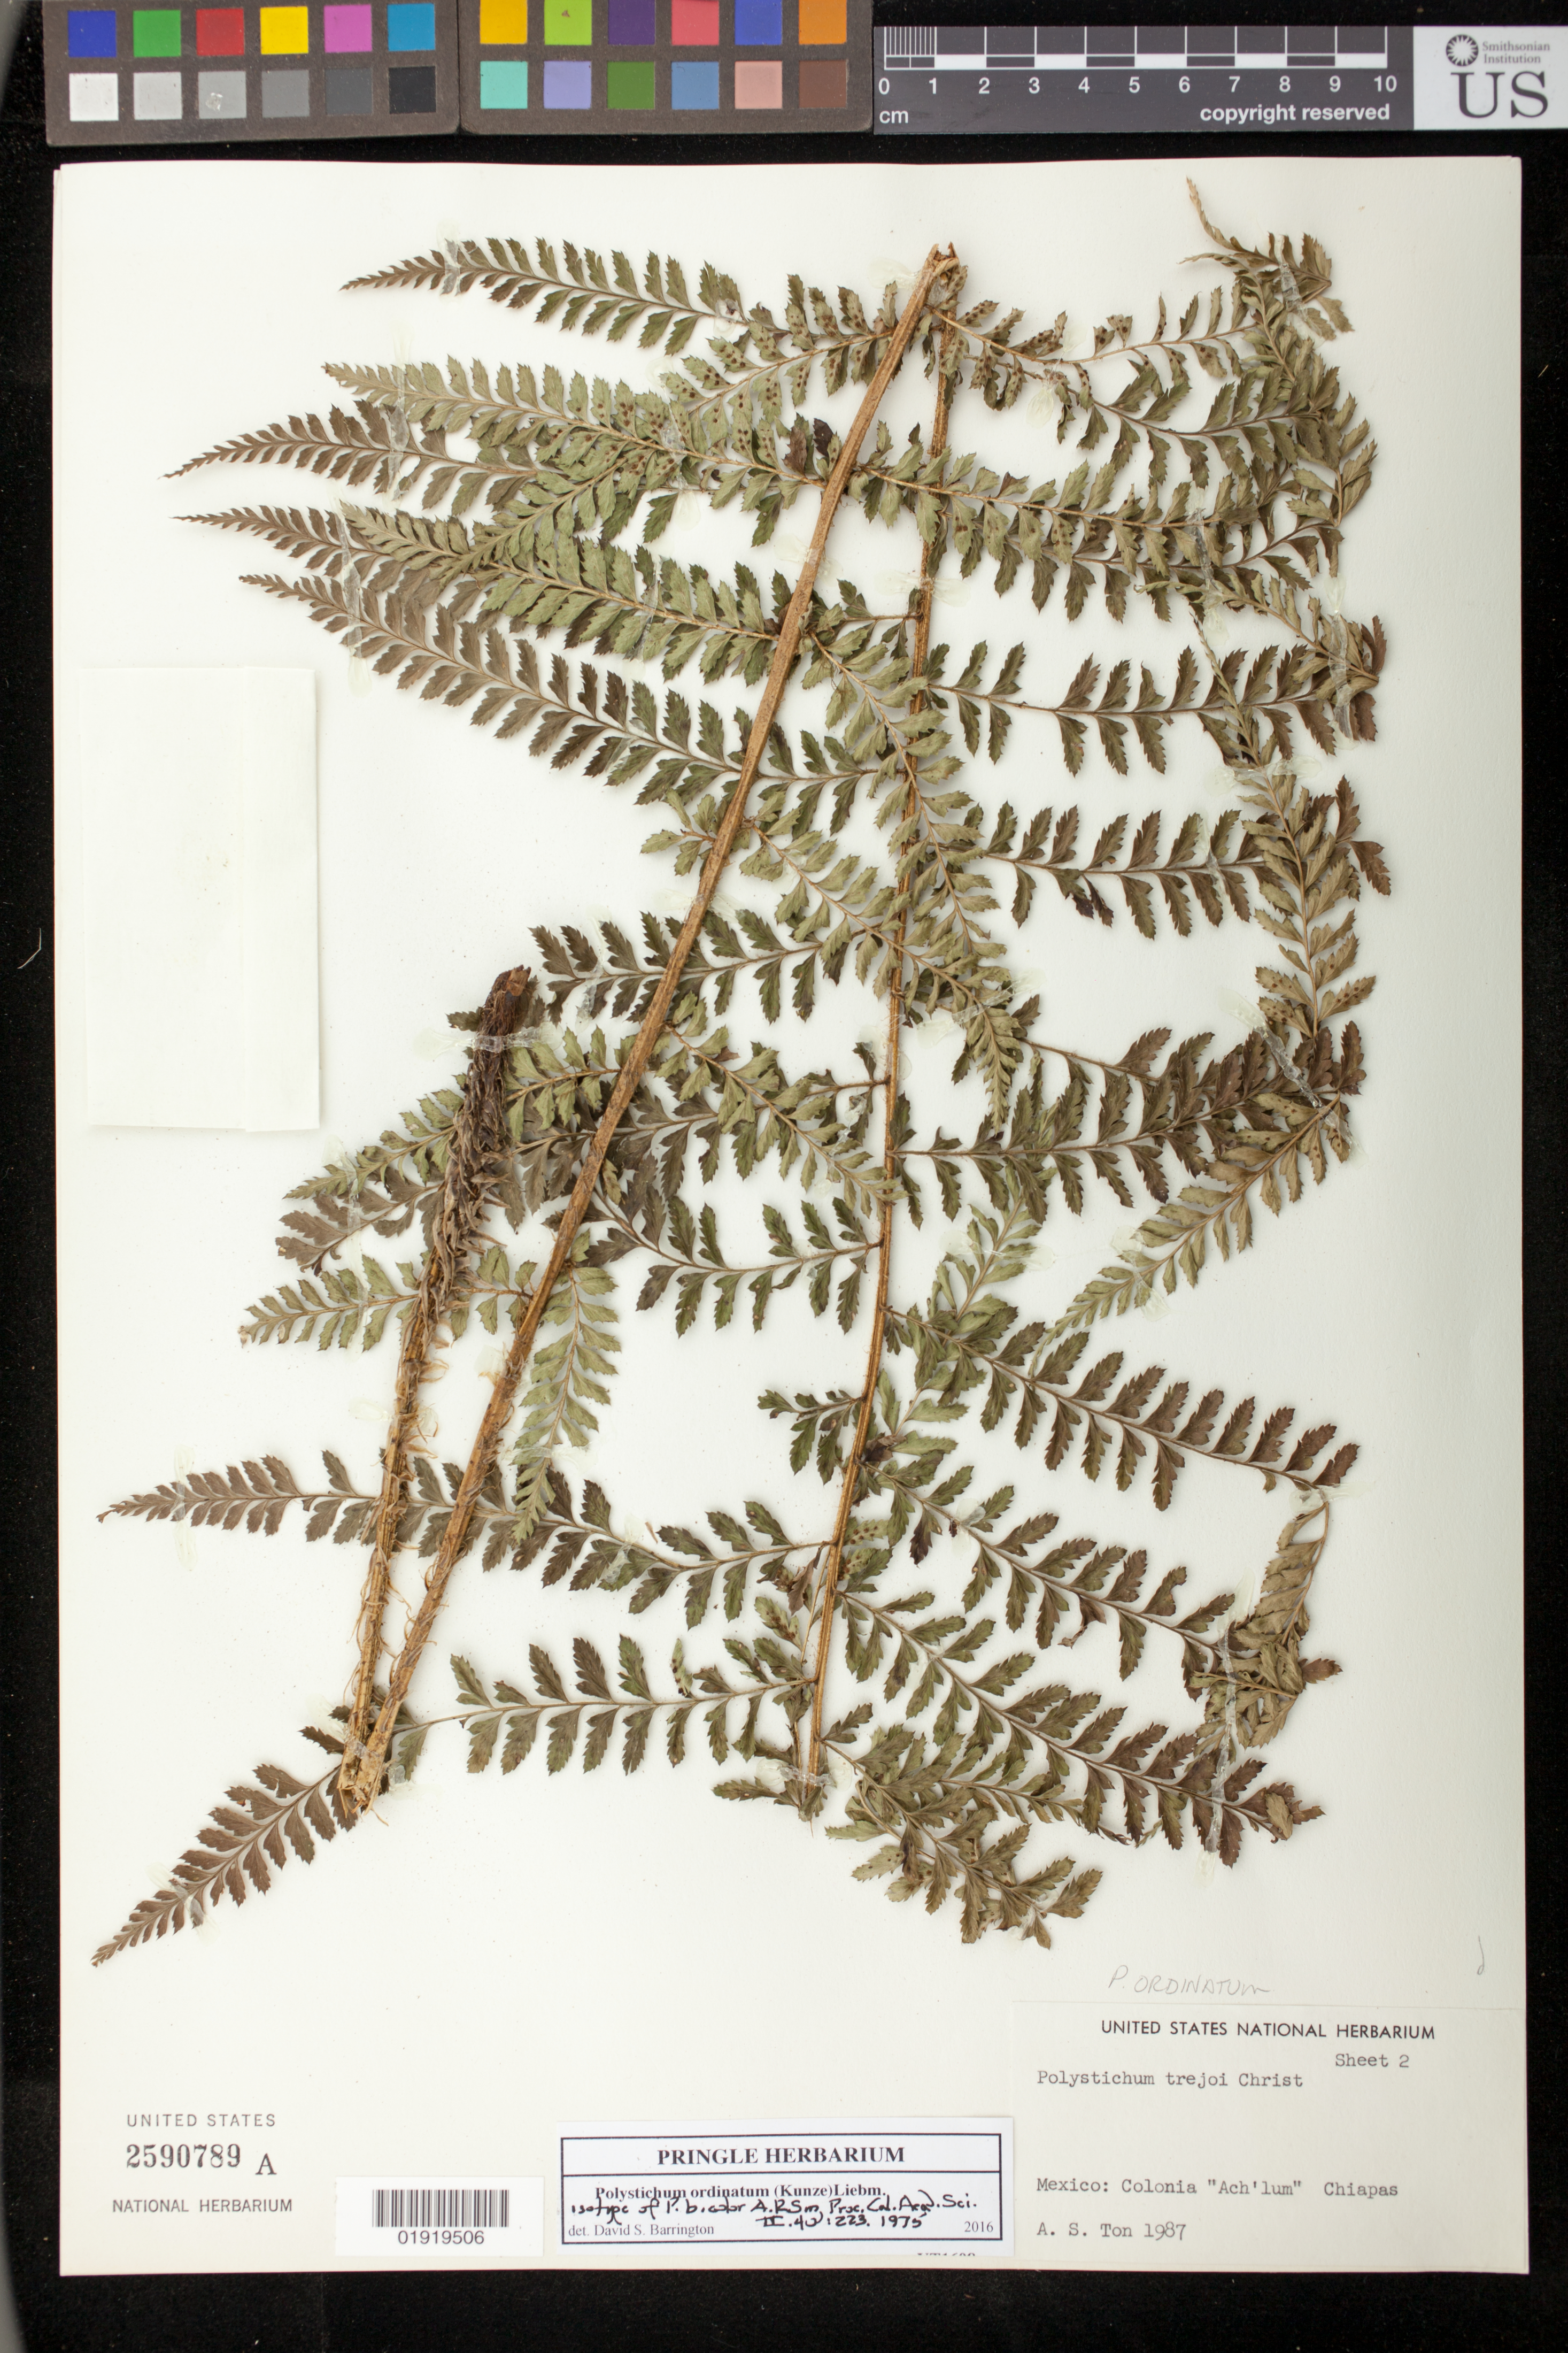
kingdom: Plantae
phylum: Tracheophyta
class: Polypodiopsida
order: Polypodiales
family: Dryopteridaceae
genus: Polystichum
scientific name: Polystichum bicolor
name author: A.R. Sm.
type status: Isotype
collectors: A. S. Ton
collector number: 1987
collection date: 1967-02-07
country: Mexico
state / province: Chiapas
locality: In the Colonia 'Ach'lum. Municipio of Tenejapa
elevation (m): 2743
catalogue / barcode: US 2590789A